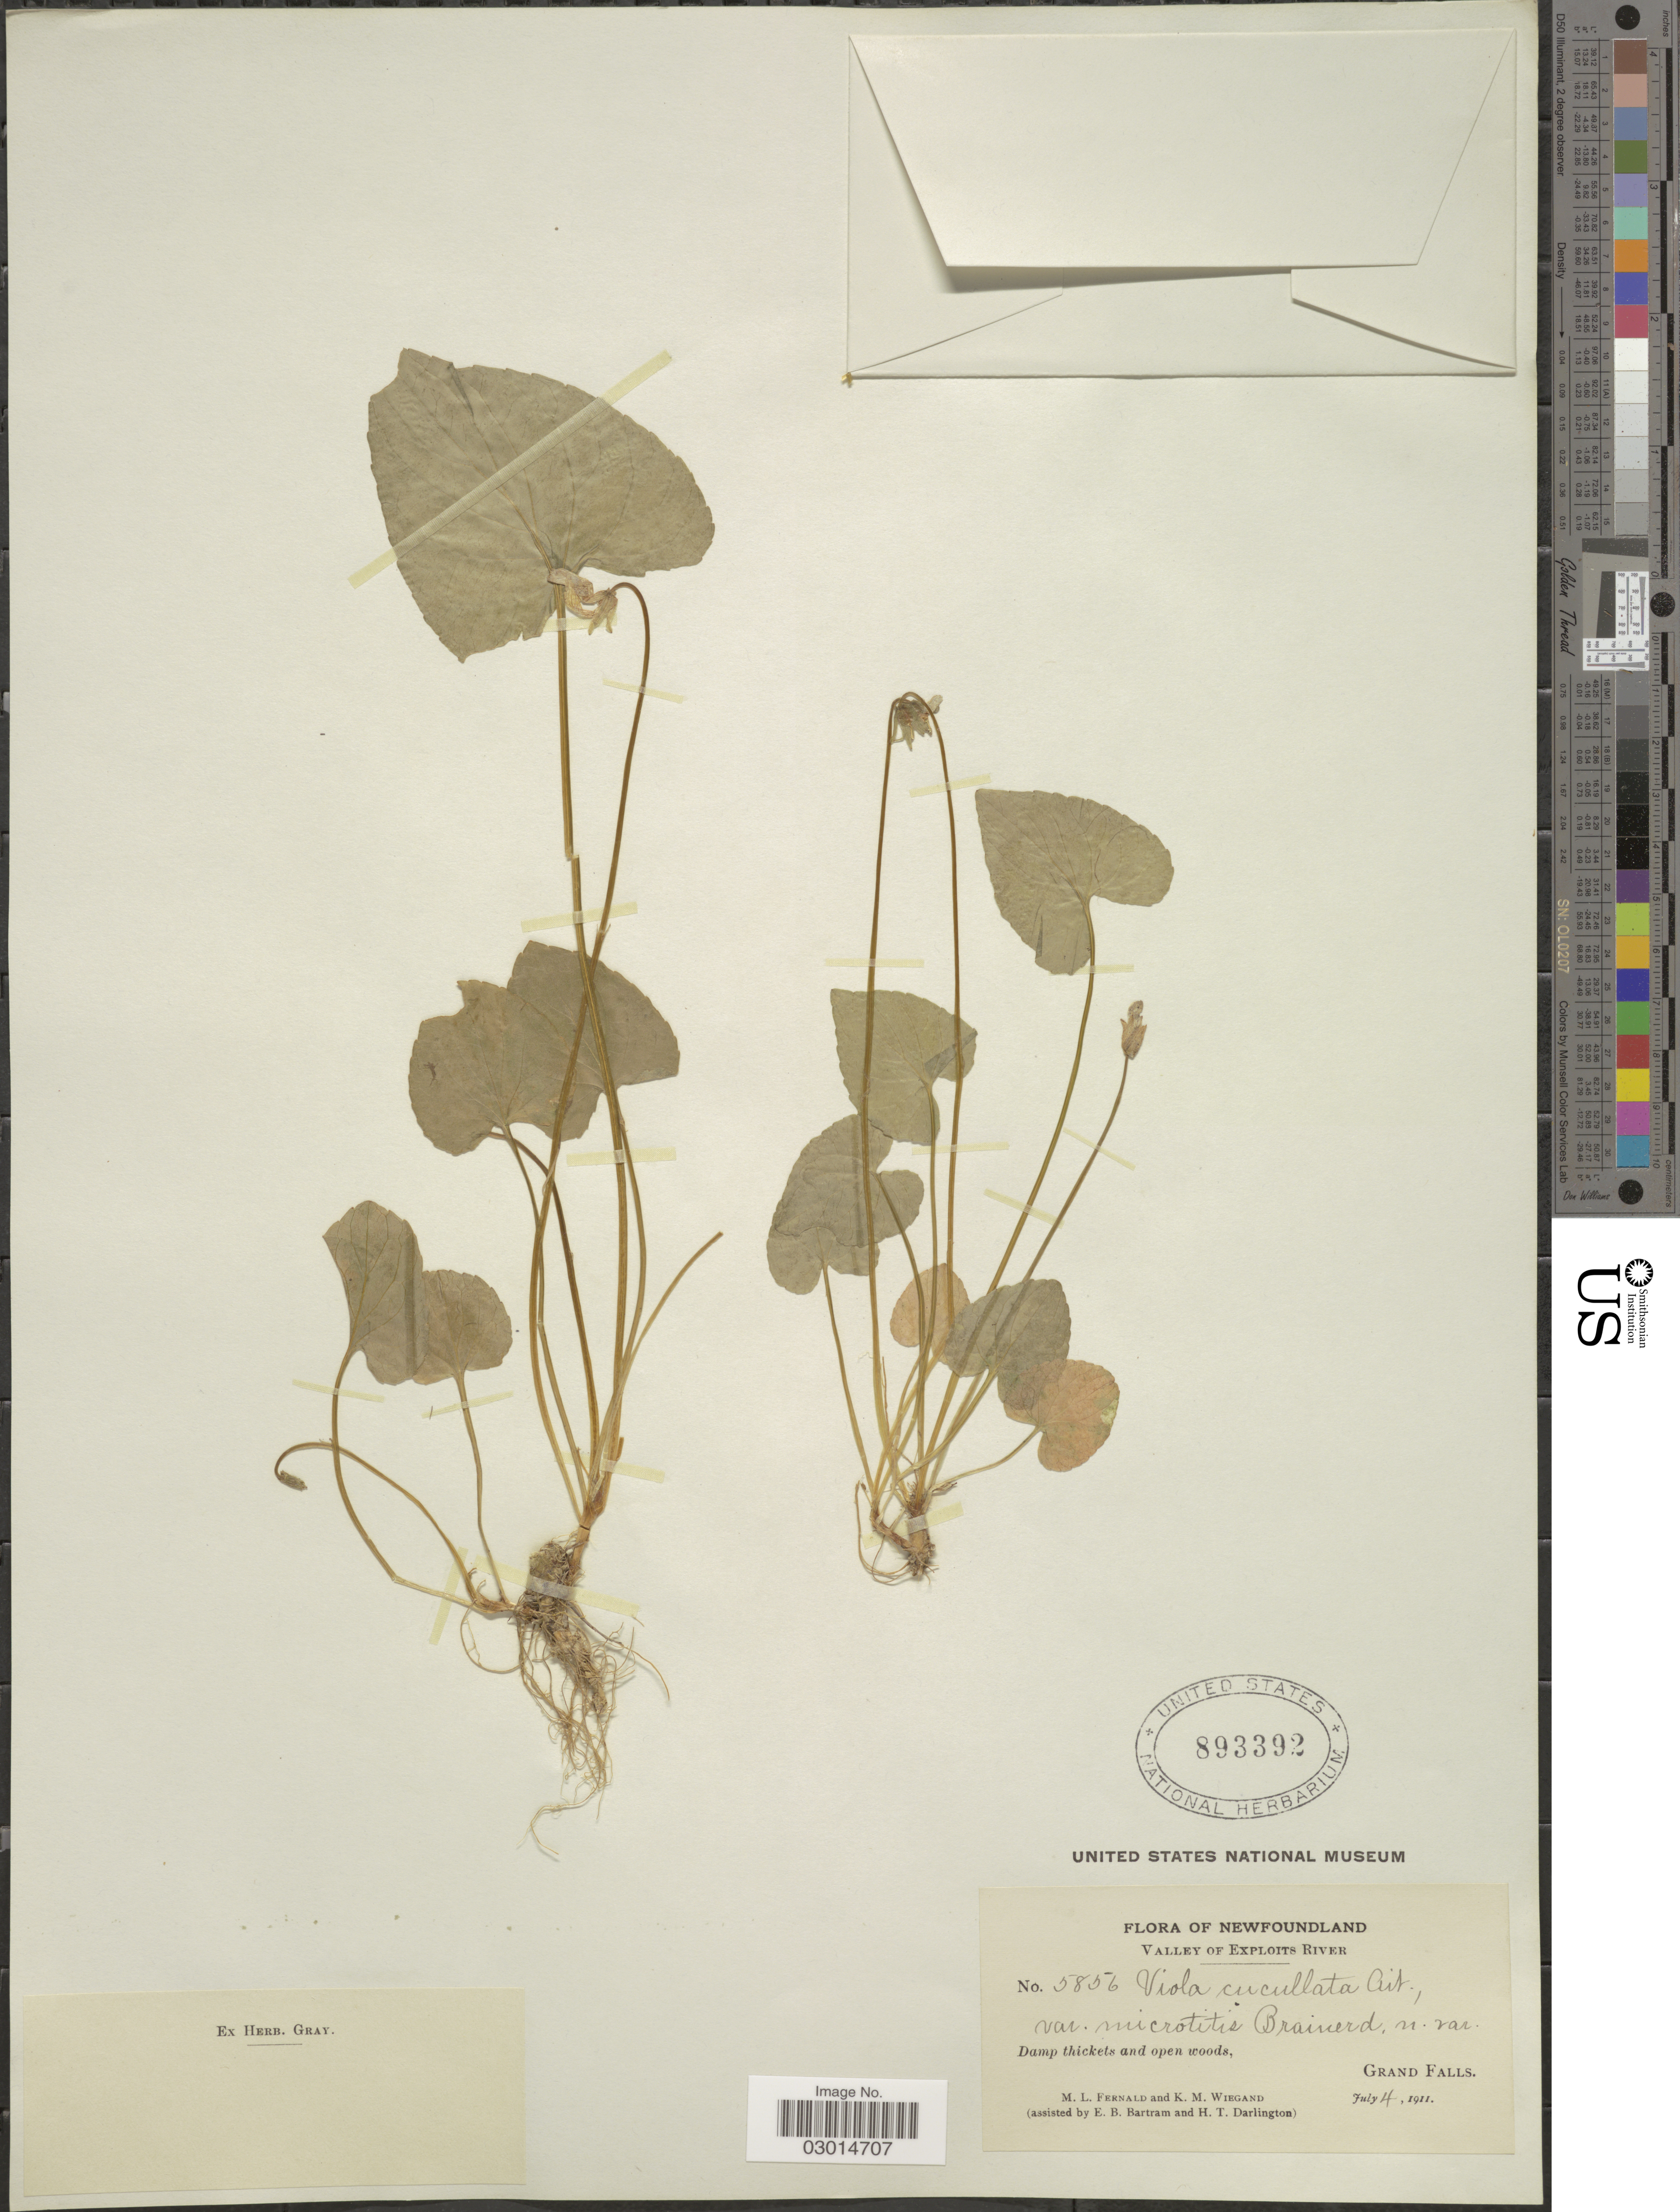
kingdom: Plantae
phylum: Tracheophyta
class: Magnoliopsida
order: Malpighiales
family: Violaceae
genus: Viola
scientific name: Viola cucullata var. microtitis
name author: Brainerd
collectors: M. L. Fernald, K. M. Wiegand, E. B. Bartram & H. Darlington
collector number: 5856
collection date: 1911-07-04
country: Canada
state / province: Newfoundland and Labrador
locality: Valley of Exploits River. Grand Falls.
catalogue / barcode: US 893392